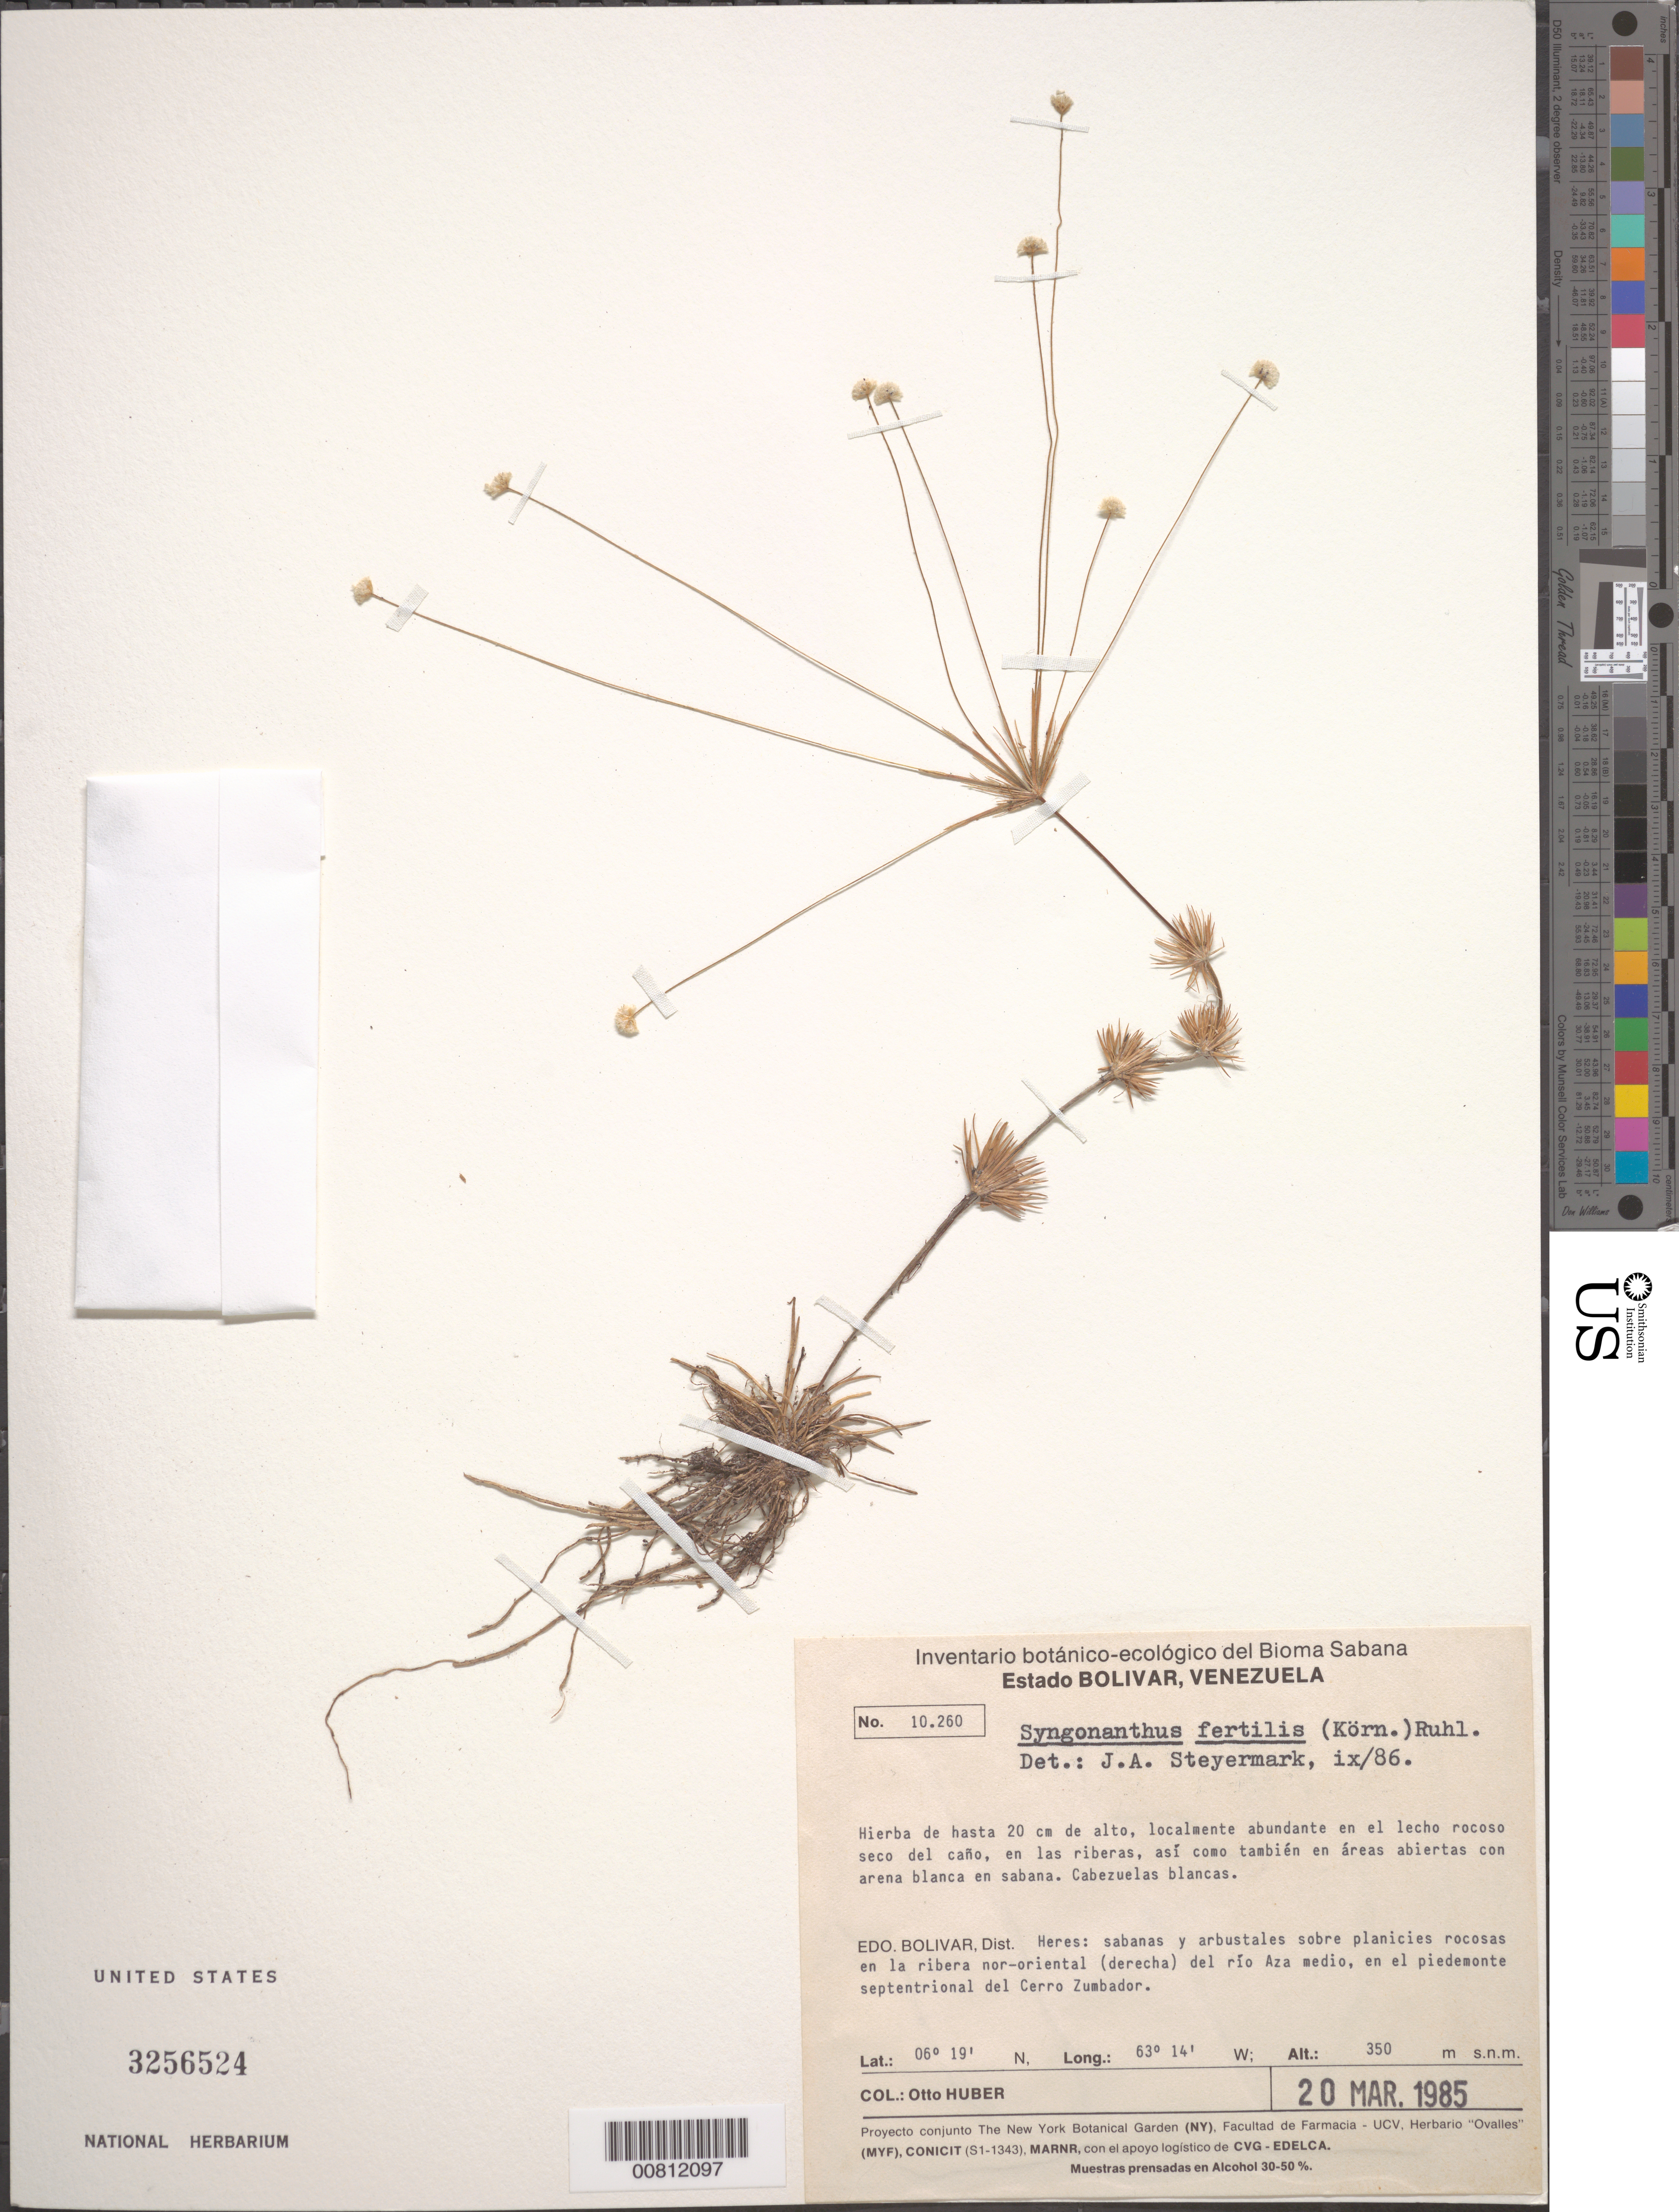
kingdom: Plantae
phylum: Tracheophyta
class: Liliopsida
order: Poales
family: Eriocaulaceae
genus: Syngonanthus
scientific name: Syngonanthus fertilis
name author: (Körn.) Ruhland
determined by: Steyermark, Julian A., (VEN)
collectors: O. Huber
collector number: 10260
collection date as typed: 20-Mar-85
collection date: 1985-03-20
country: Venezuela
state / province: Bolívar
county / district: Heres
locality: Río Aza, Cerro Zumbador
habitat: En el lecho rocoso seco del cano, en las riberas así como tambien en áreas abiertas con arena blanca en sabana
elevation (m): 350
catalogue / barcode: US 3256524